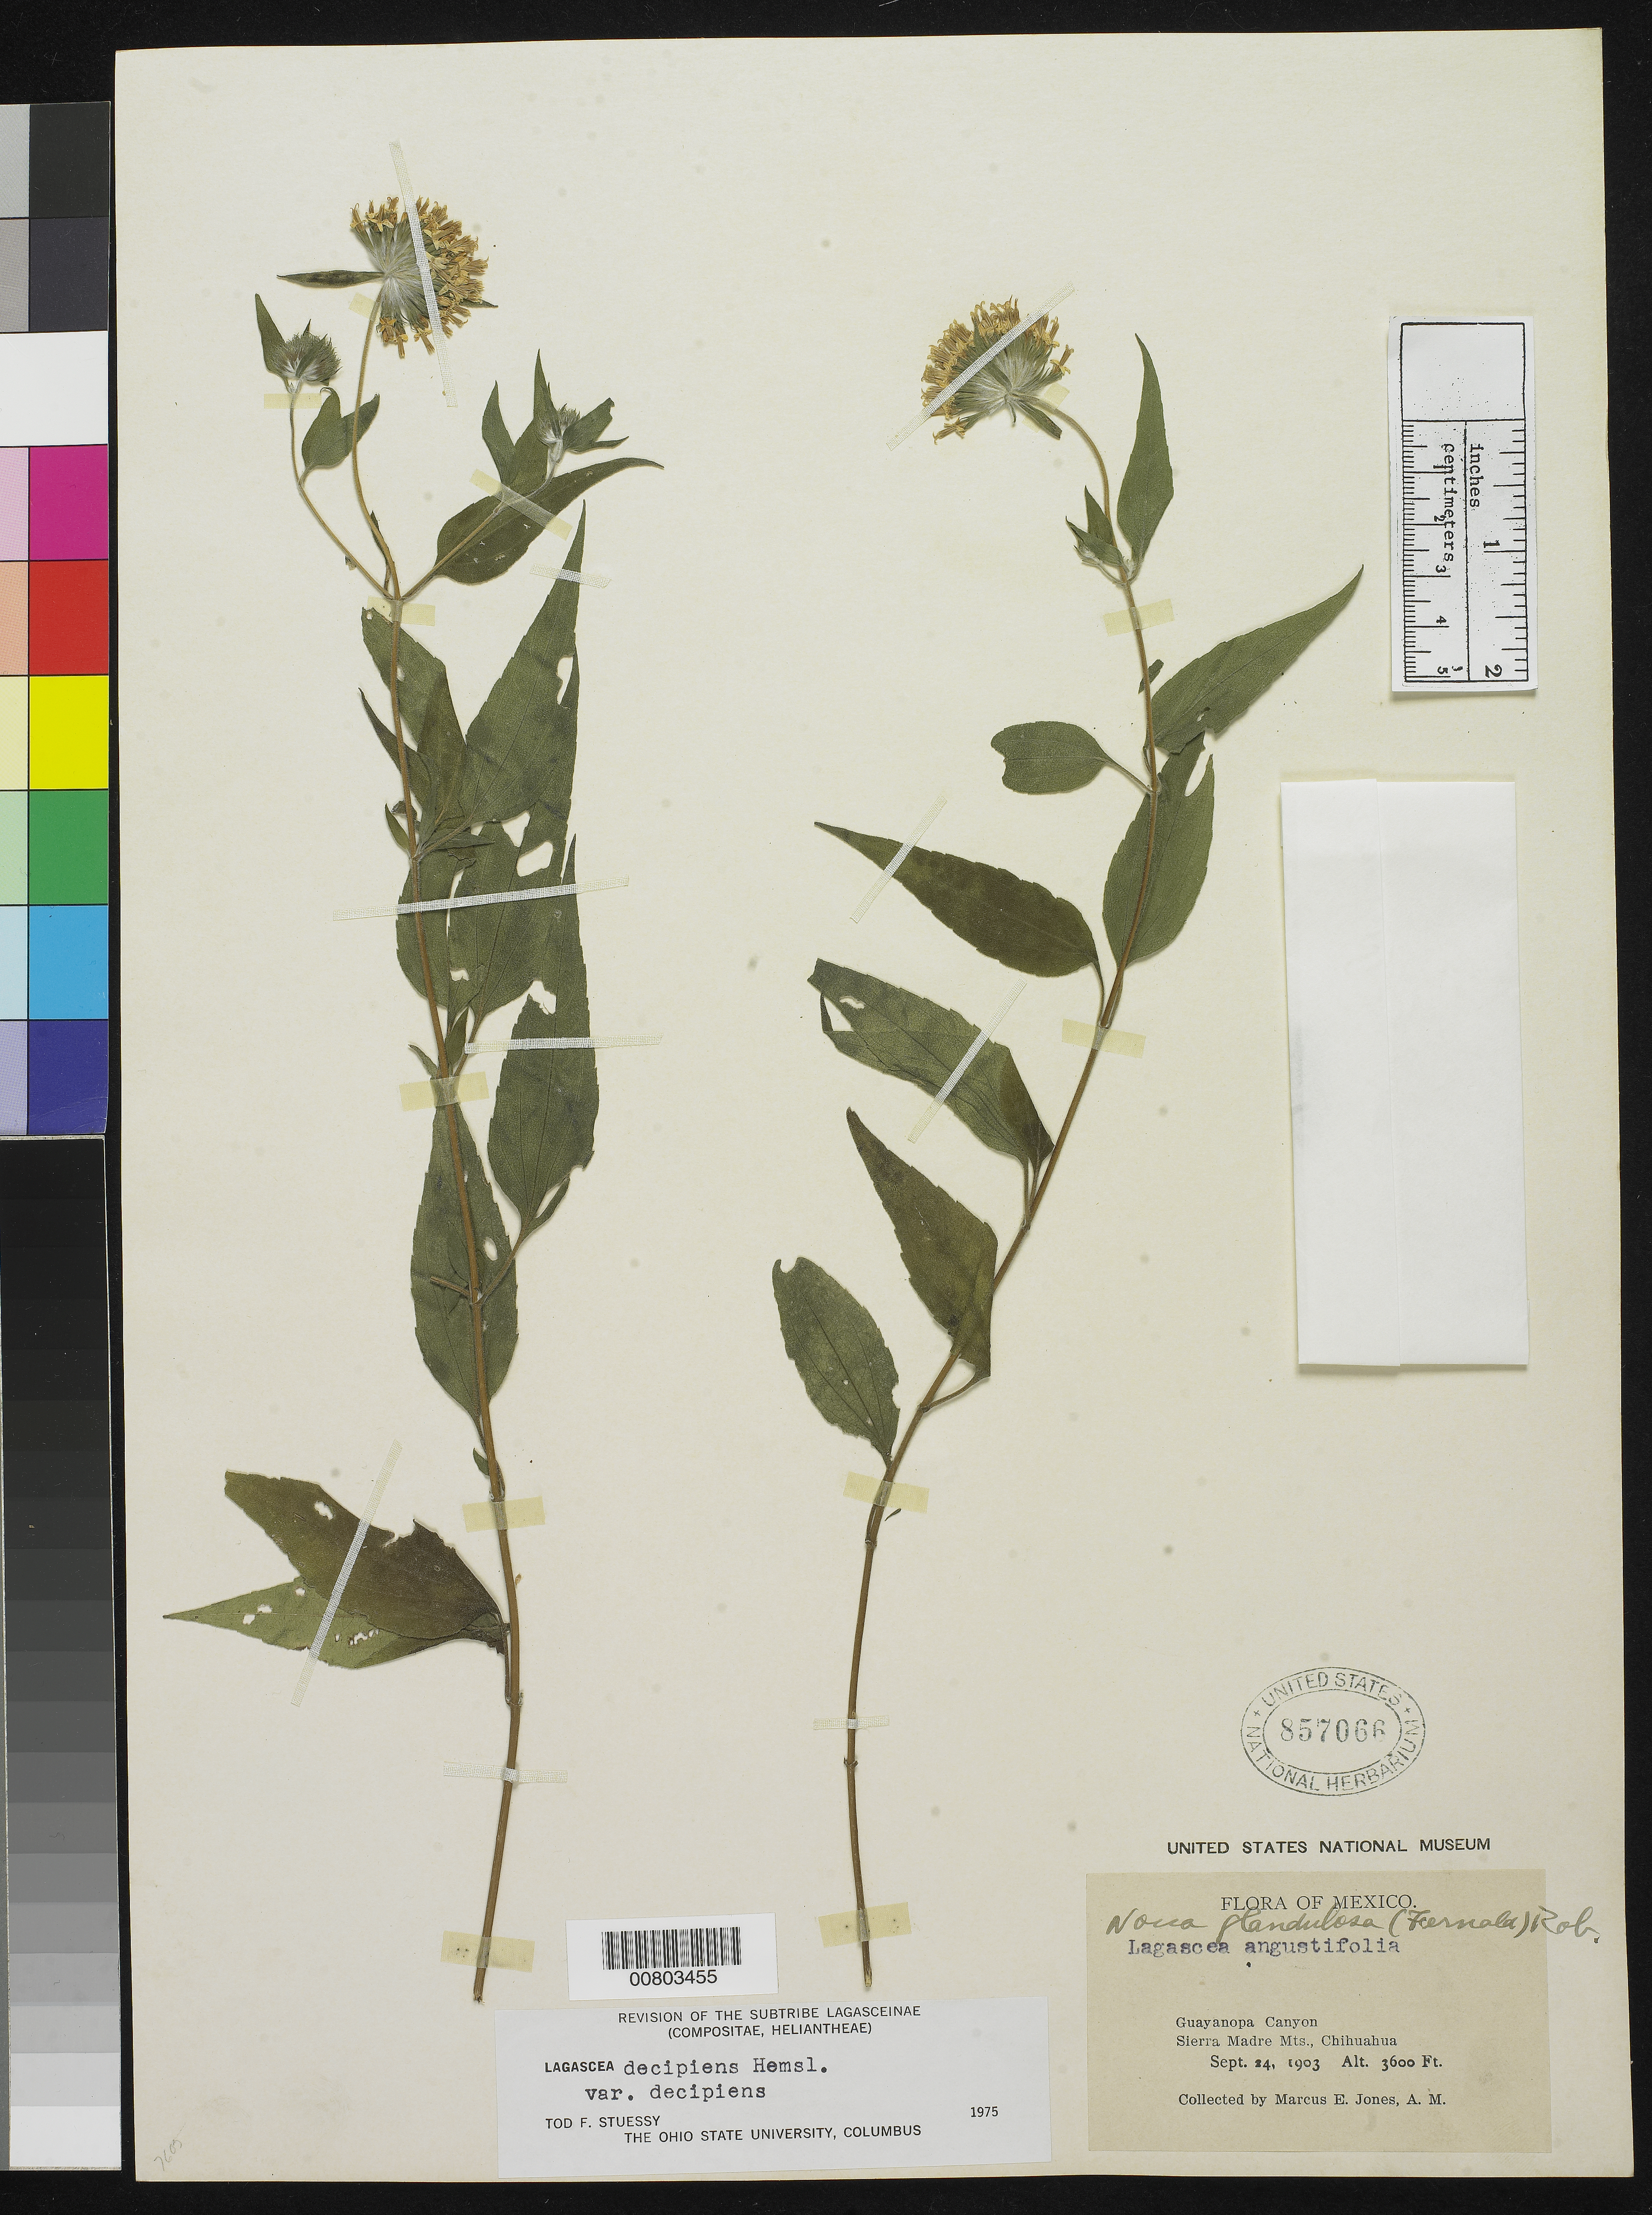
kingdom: Plantae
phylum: Tracheophyta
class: Magnoliopsida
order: Asterales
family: Asteraceae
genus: Lagascea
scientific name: Lagascea decipiens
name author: Hemsl.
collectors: M. E. Jones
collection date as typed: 24 Sep 1903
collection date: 1903-09-24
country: Mexico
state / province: Chihuahua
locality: Guayanopa Canyon, Sierra Madre Mts., Chihuahua.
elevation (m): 1097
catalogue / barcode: US 857066